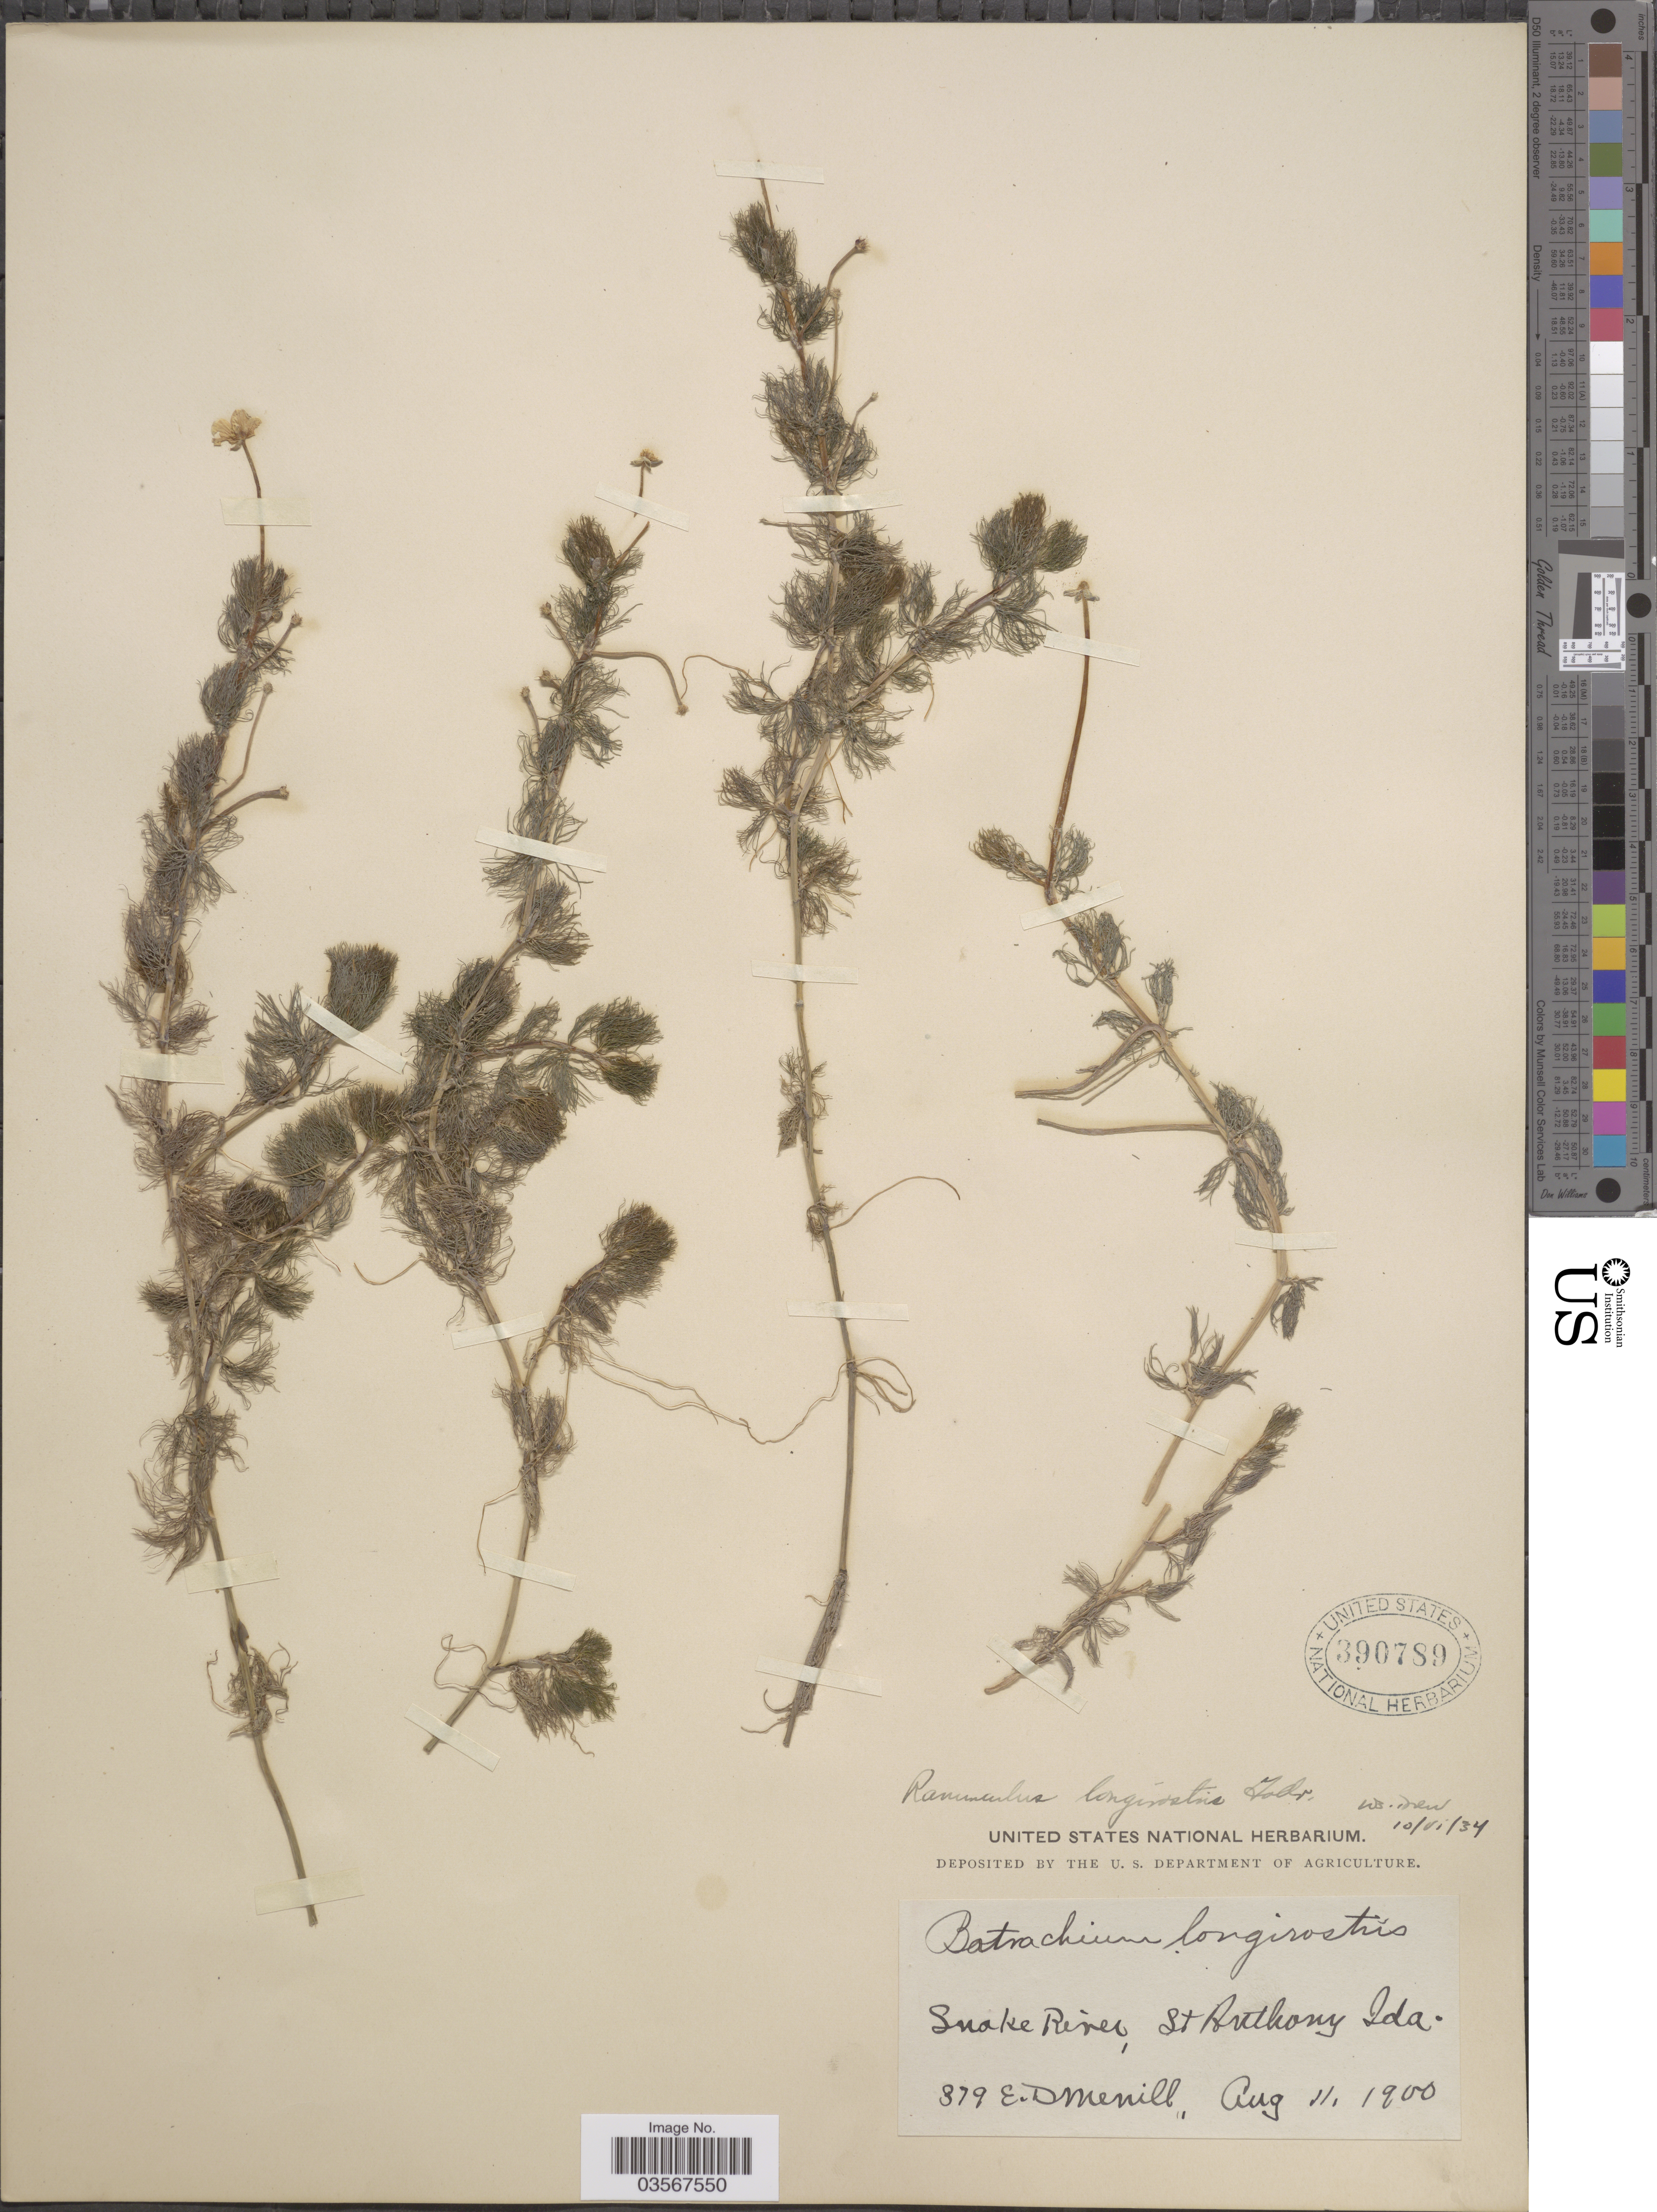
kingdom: Plantae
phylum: Tracheophyta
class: Magnoliopsida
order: Ranunculales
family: Ranunculaceae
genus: Ranunculus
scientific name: Ranunculus longirostris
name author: Godr.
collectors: E. D. Merrill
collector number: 379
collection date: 1900-08-11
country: United States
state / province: Idaho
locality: Snake River, St Anthony.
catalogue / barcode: US 390789